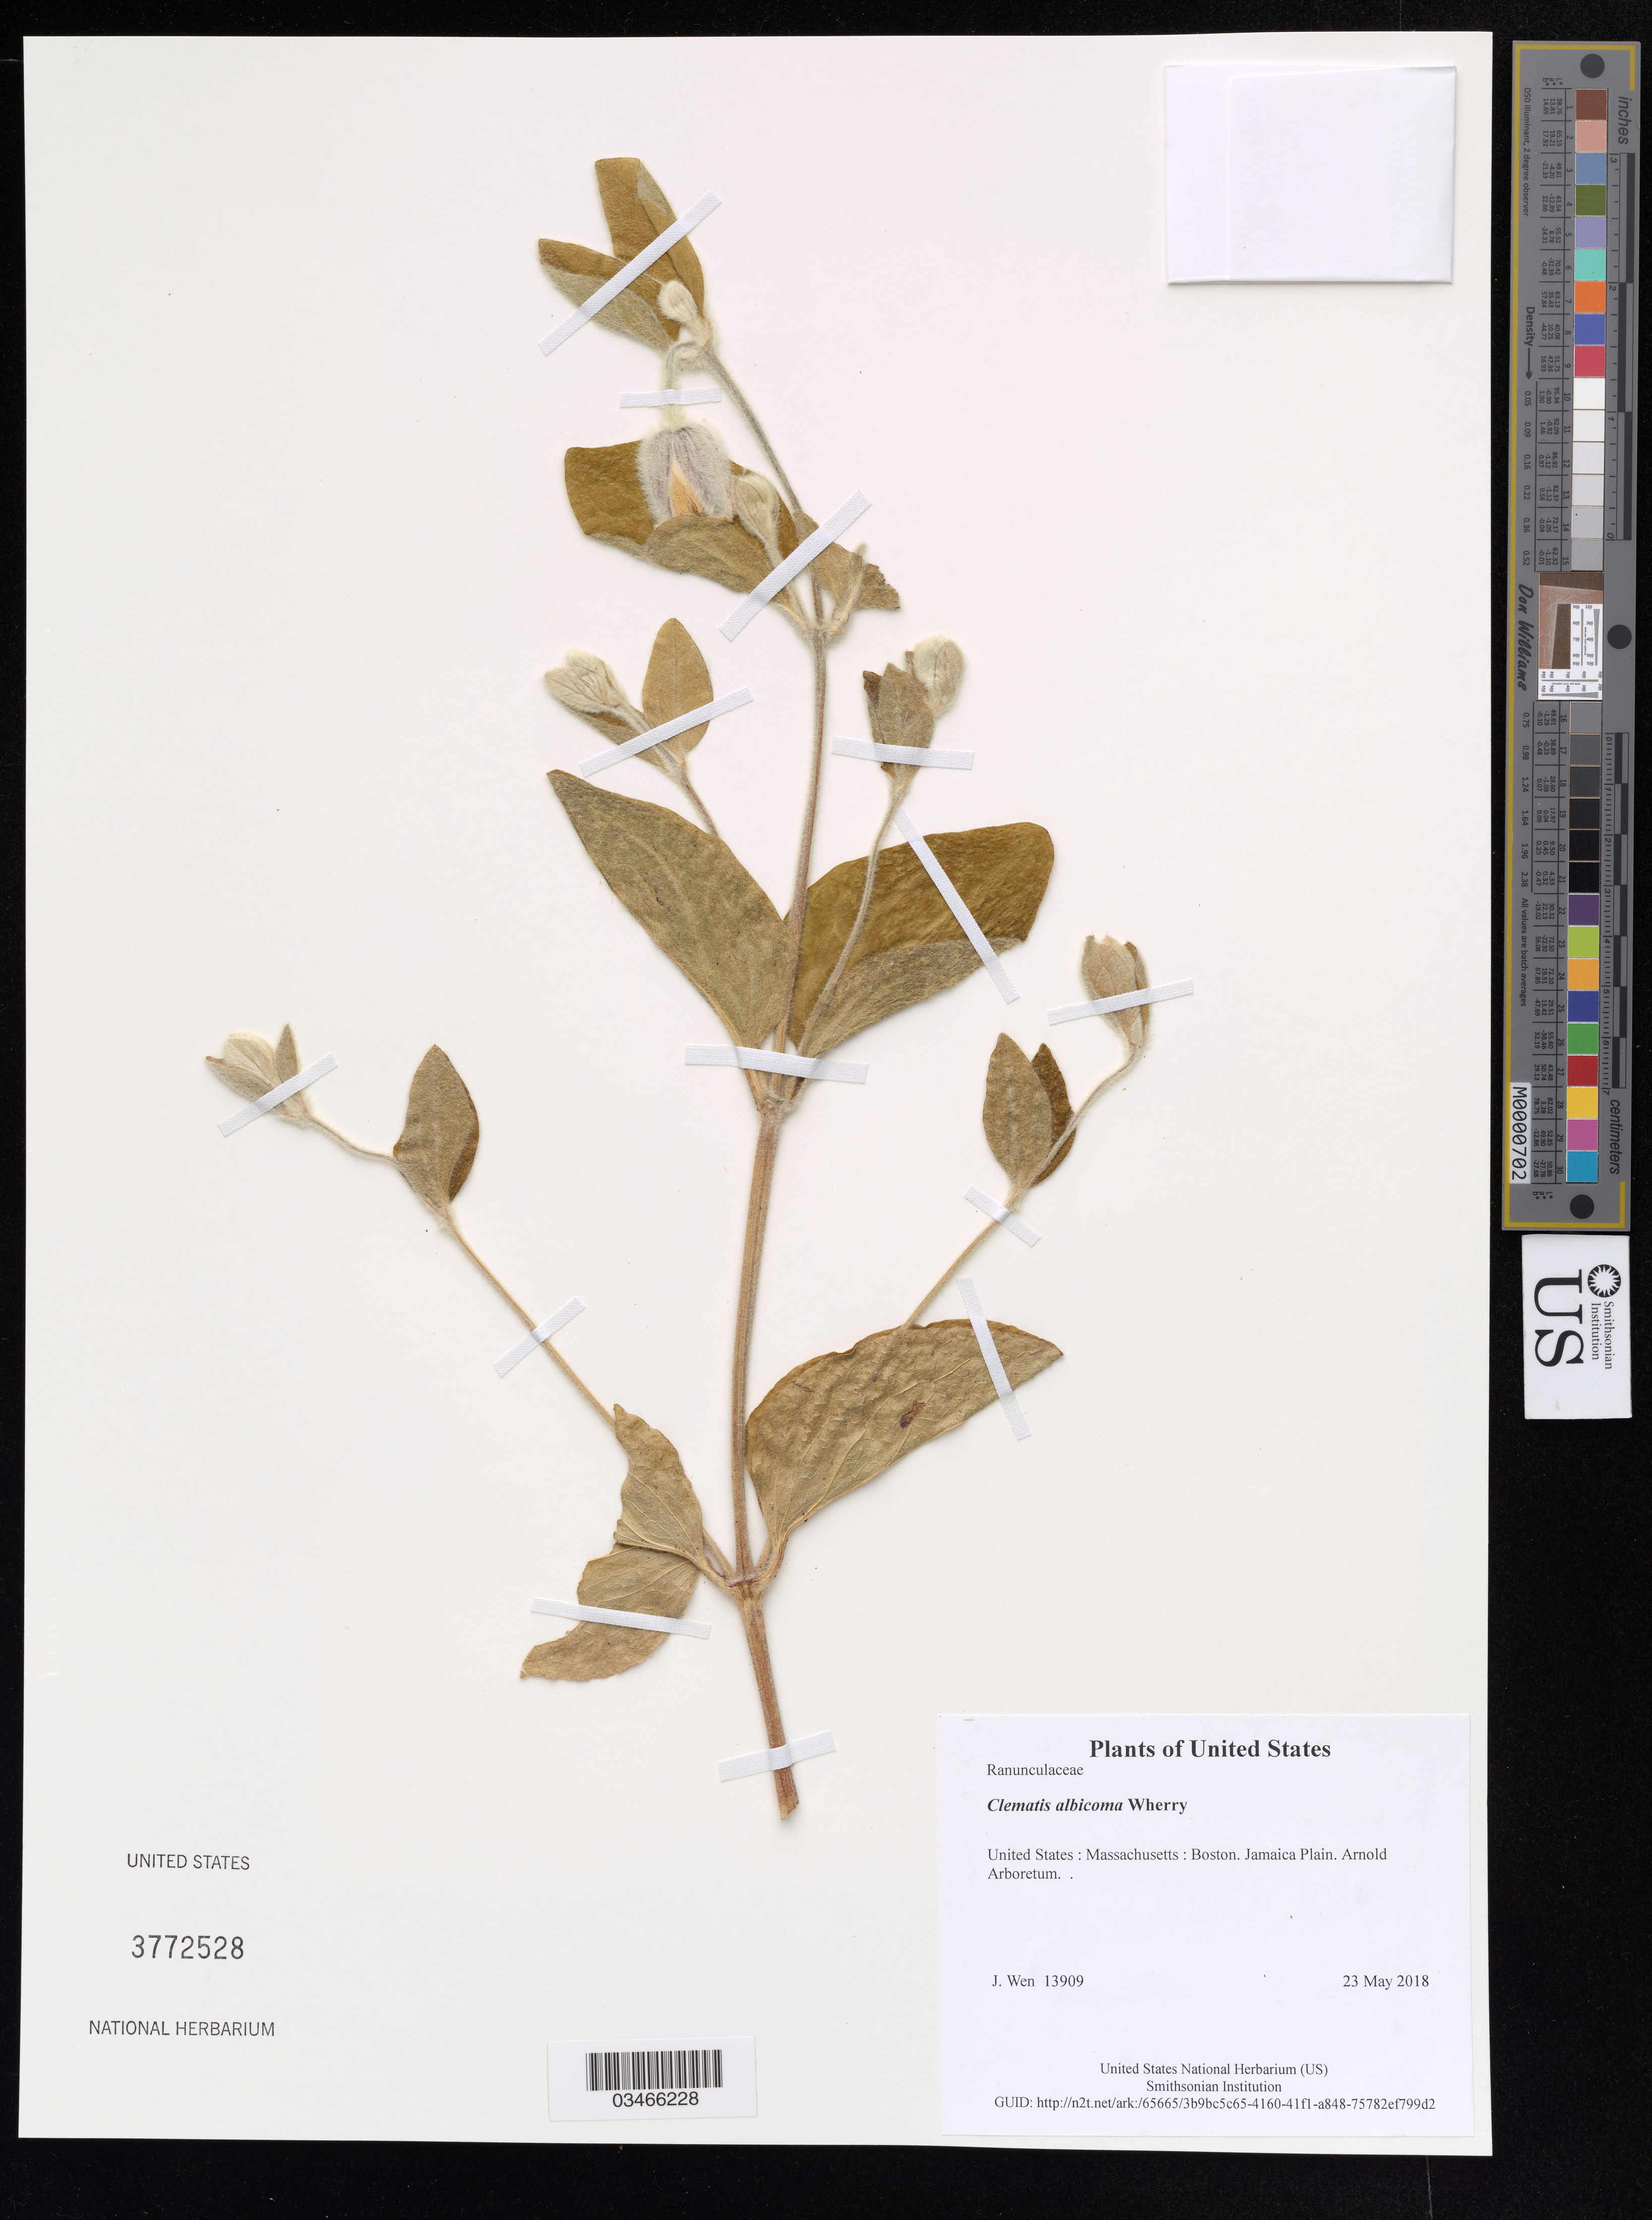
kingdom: Plantae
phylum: Tracheophyta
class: Magnoliopsida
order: Ranunculales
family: Ranunculaceae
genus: Clematis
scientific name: Clematis albicoma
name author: Wherry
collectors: J. Wen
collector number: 13909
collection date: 2018-05-23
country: United States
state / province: Massachusetts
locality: Boston. Jamaica Plain. Arnold Arboretum.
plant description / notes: Fruits collected for FDA.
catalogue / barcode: US 3772528